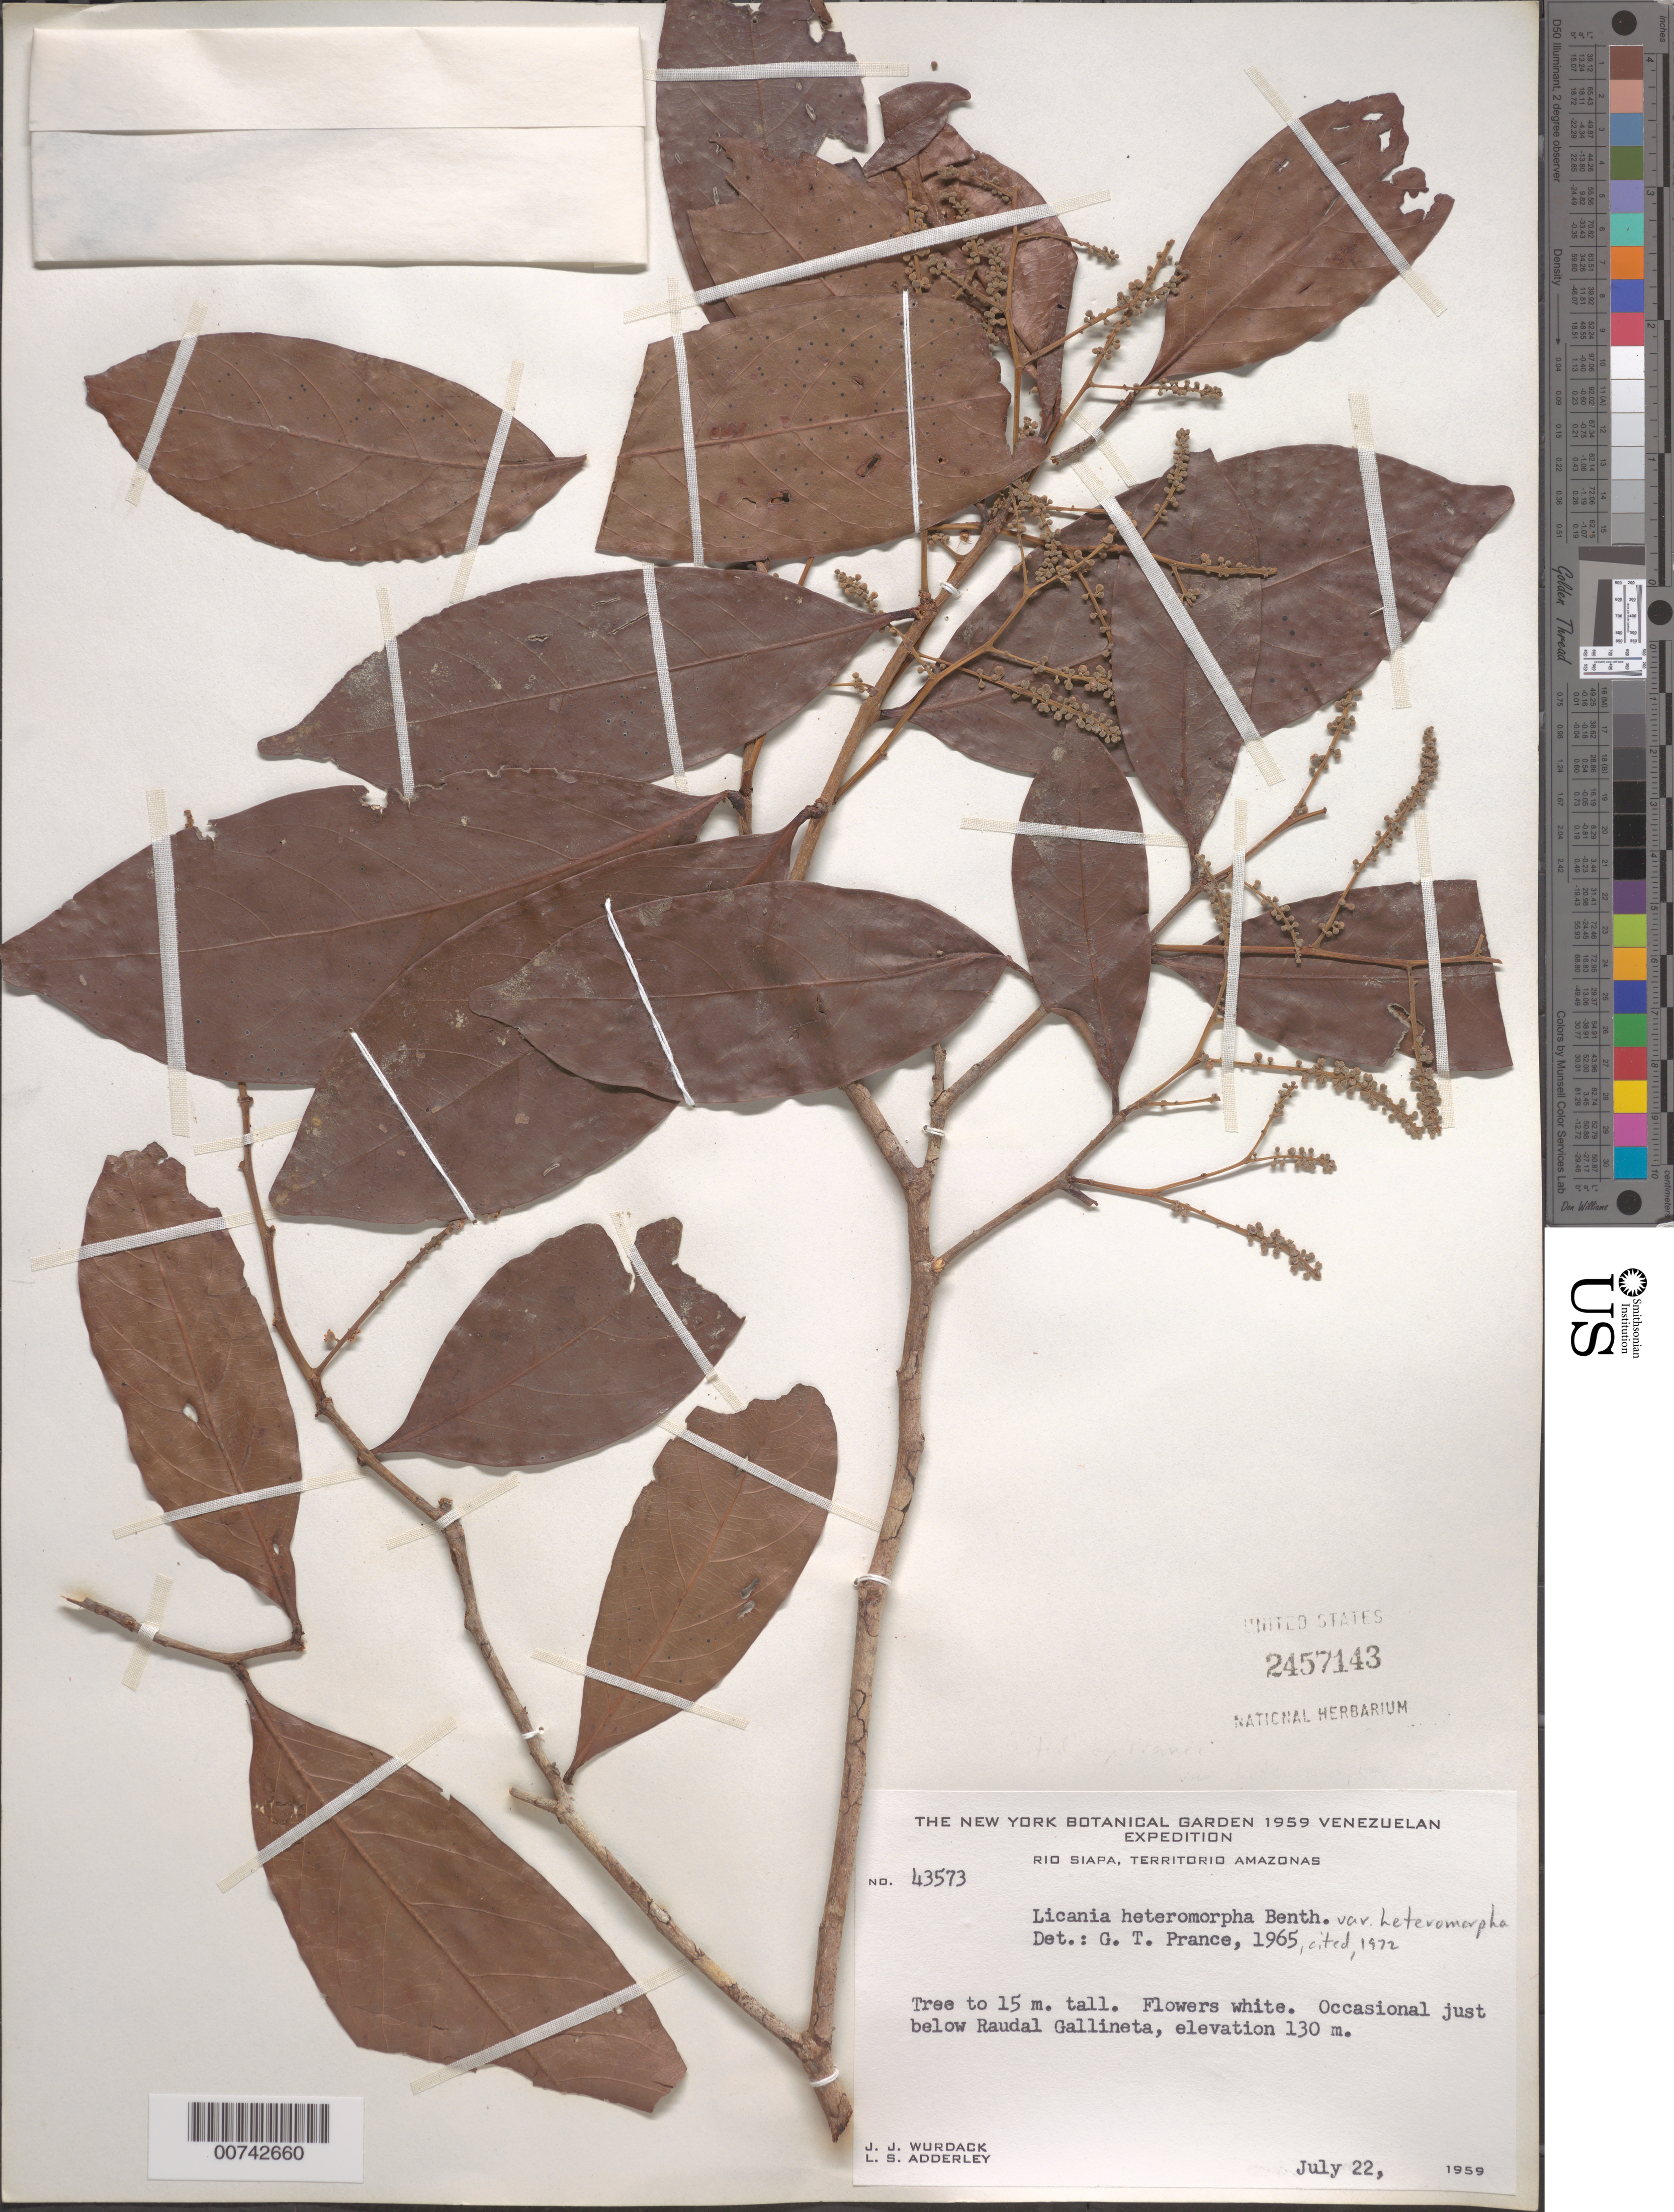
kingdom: Plantae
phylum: Tracheophyta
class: Magnoliopsida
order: Malpighiales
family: Chrysobalanaceae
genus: Hymenopus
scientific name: Hymenopus heteromorphus var. heteromorphus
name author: (Benth.) Sothers & Prance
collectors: J. J. Wurdack & L. S. Adderley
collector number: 43573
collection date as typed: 22-Jul-59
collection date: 1959-07-22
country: Venezuela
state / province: Amazonas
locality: Río Siapa, just below Raudal Gallineta (about 110 river km from mouth)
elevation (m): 130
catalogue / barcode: US 2457143